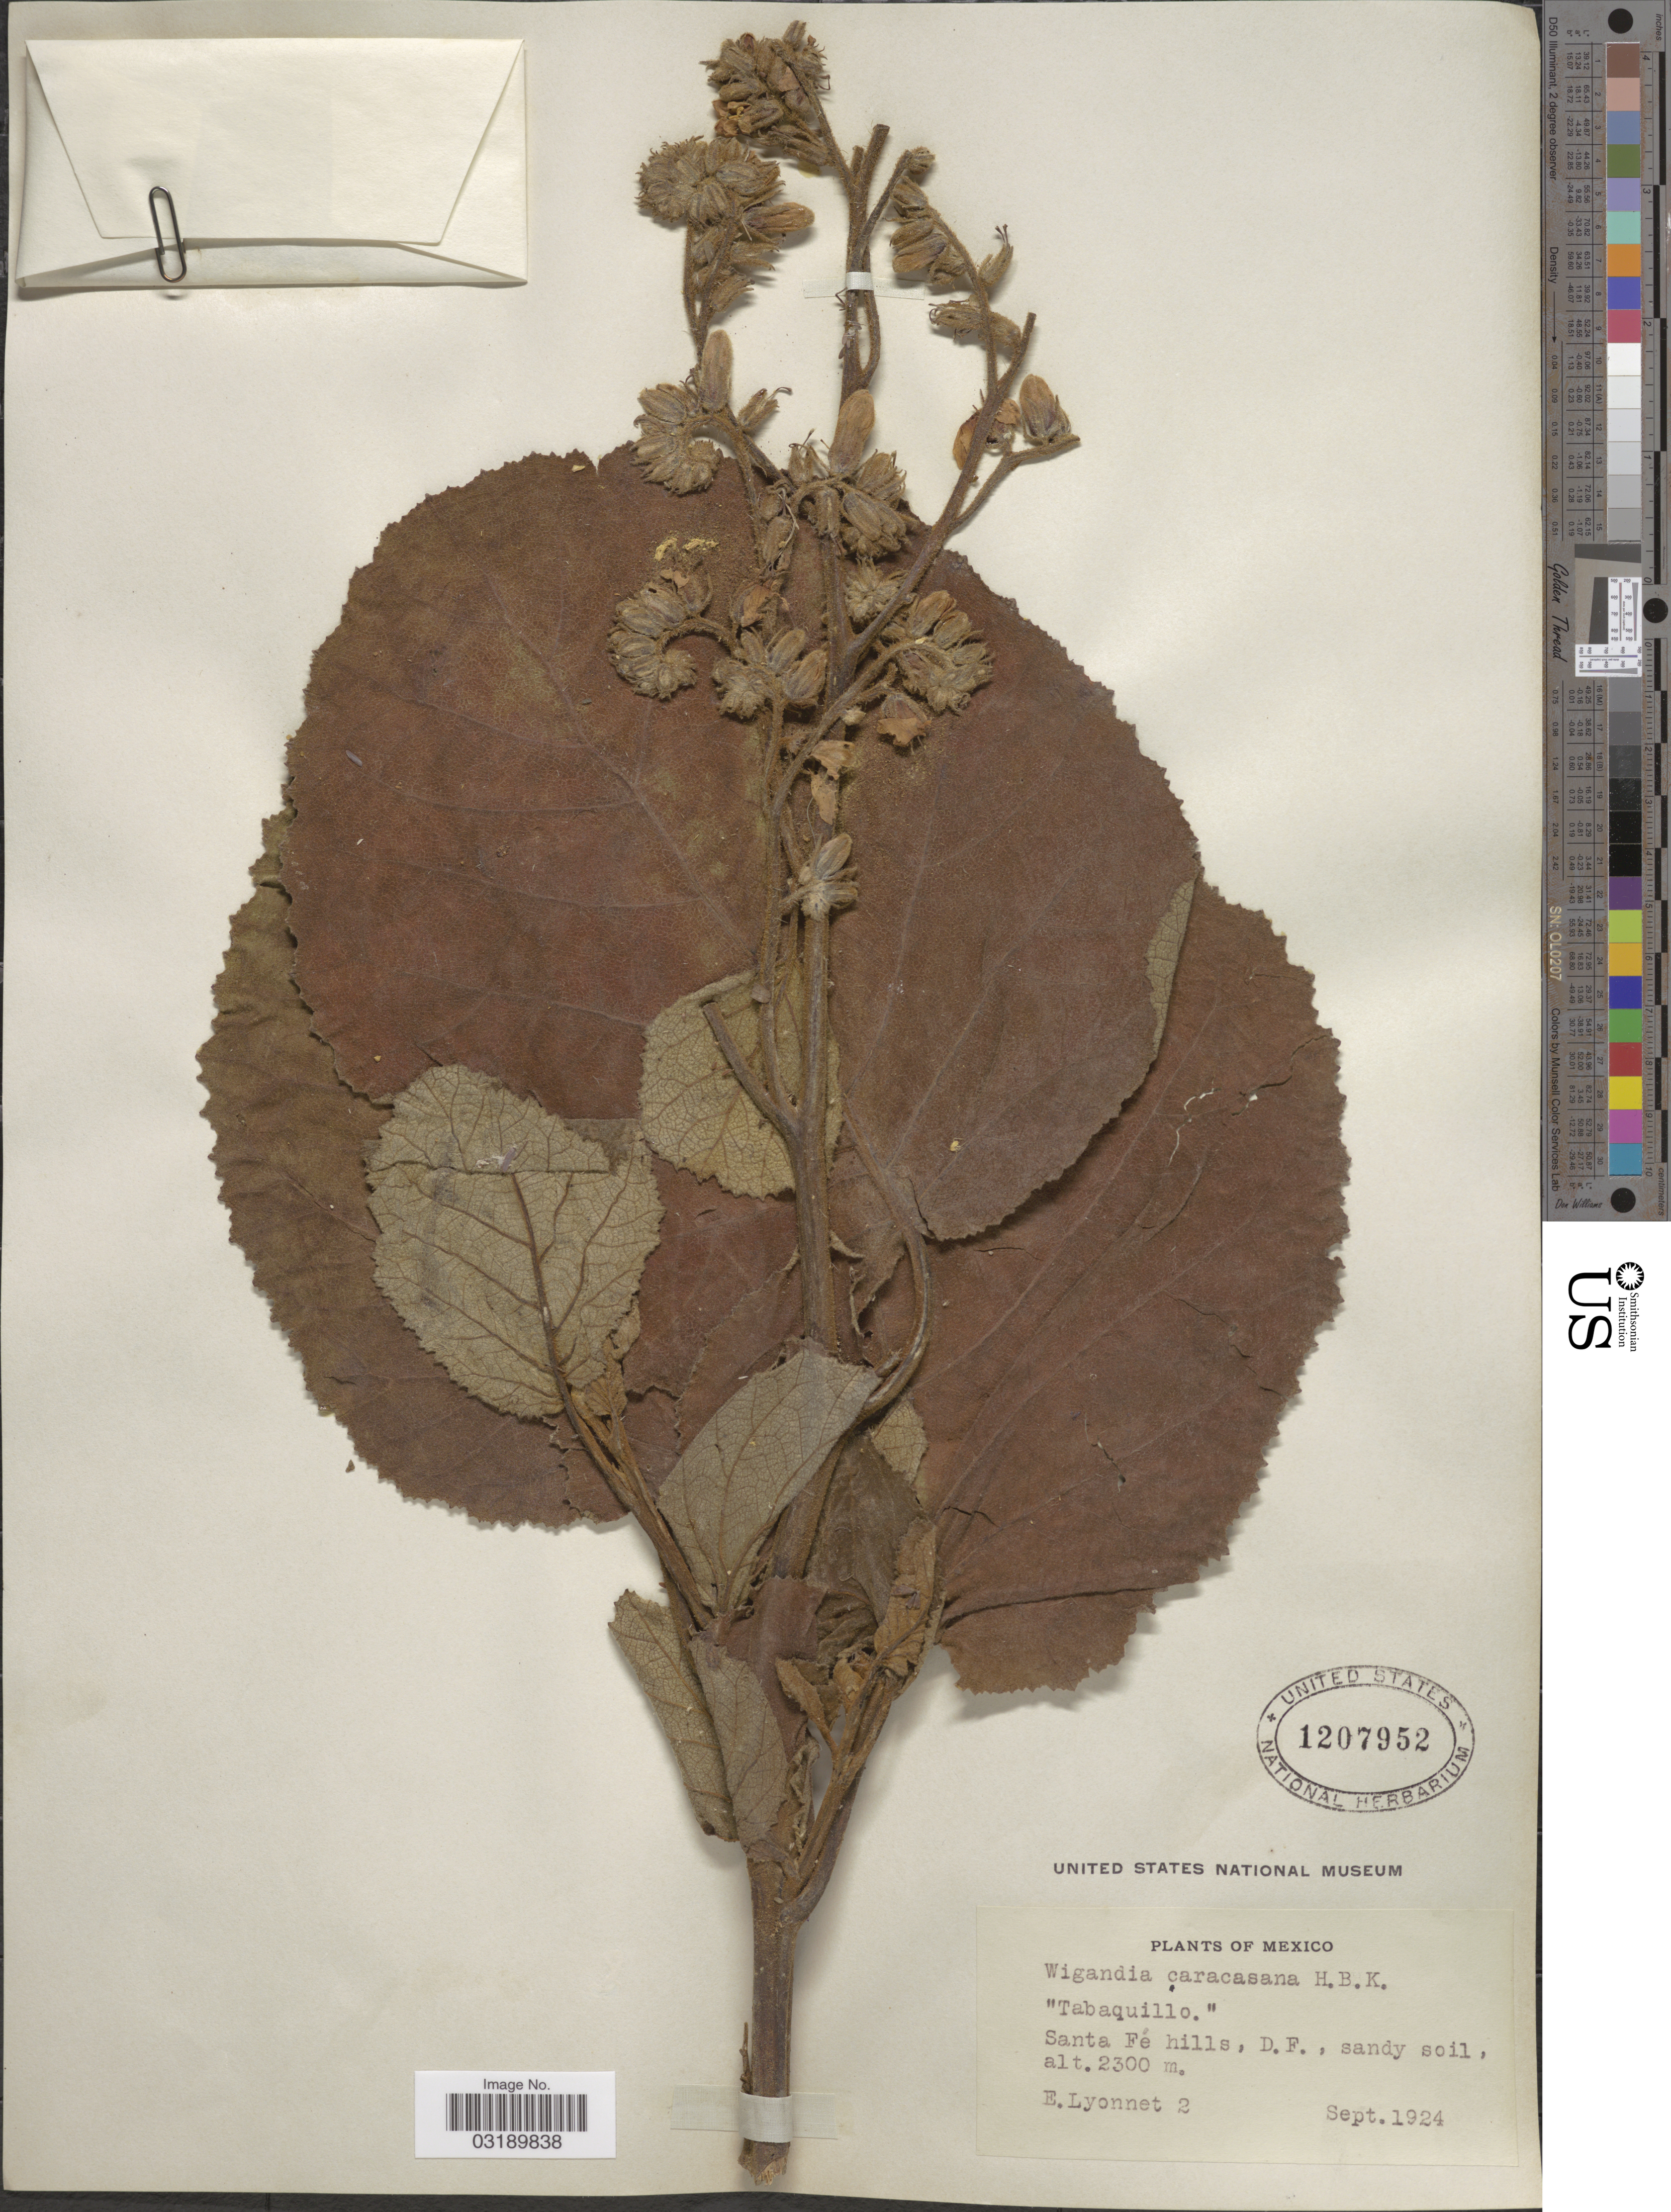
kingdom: Plantae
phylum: Tracheophyta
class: Magnoliopsida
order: Boraginales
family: Namaceae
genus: Wigandia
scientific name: Wigandia caracasana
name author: Kunth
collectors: E. Lyonnet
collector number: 2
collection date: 1924-09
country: Mexico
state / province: Distrito Federal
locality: Santa Fe hills.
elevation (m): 2300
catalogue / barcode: US 1207952